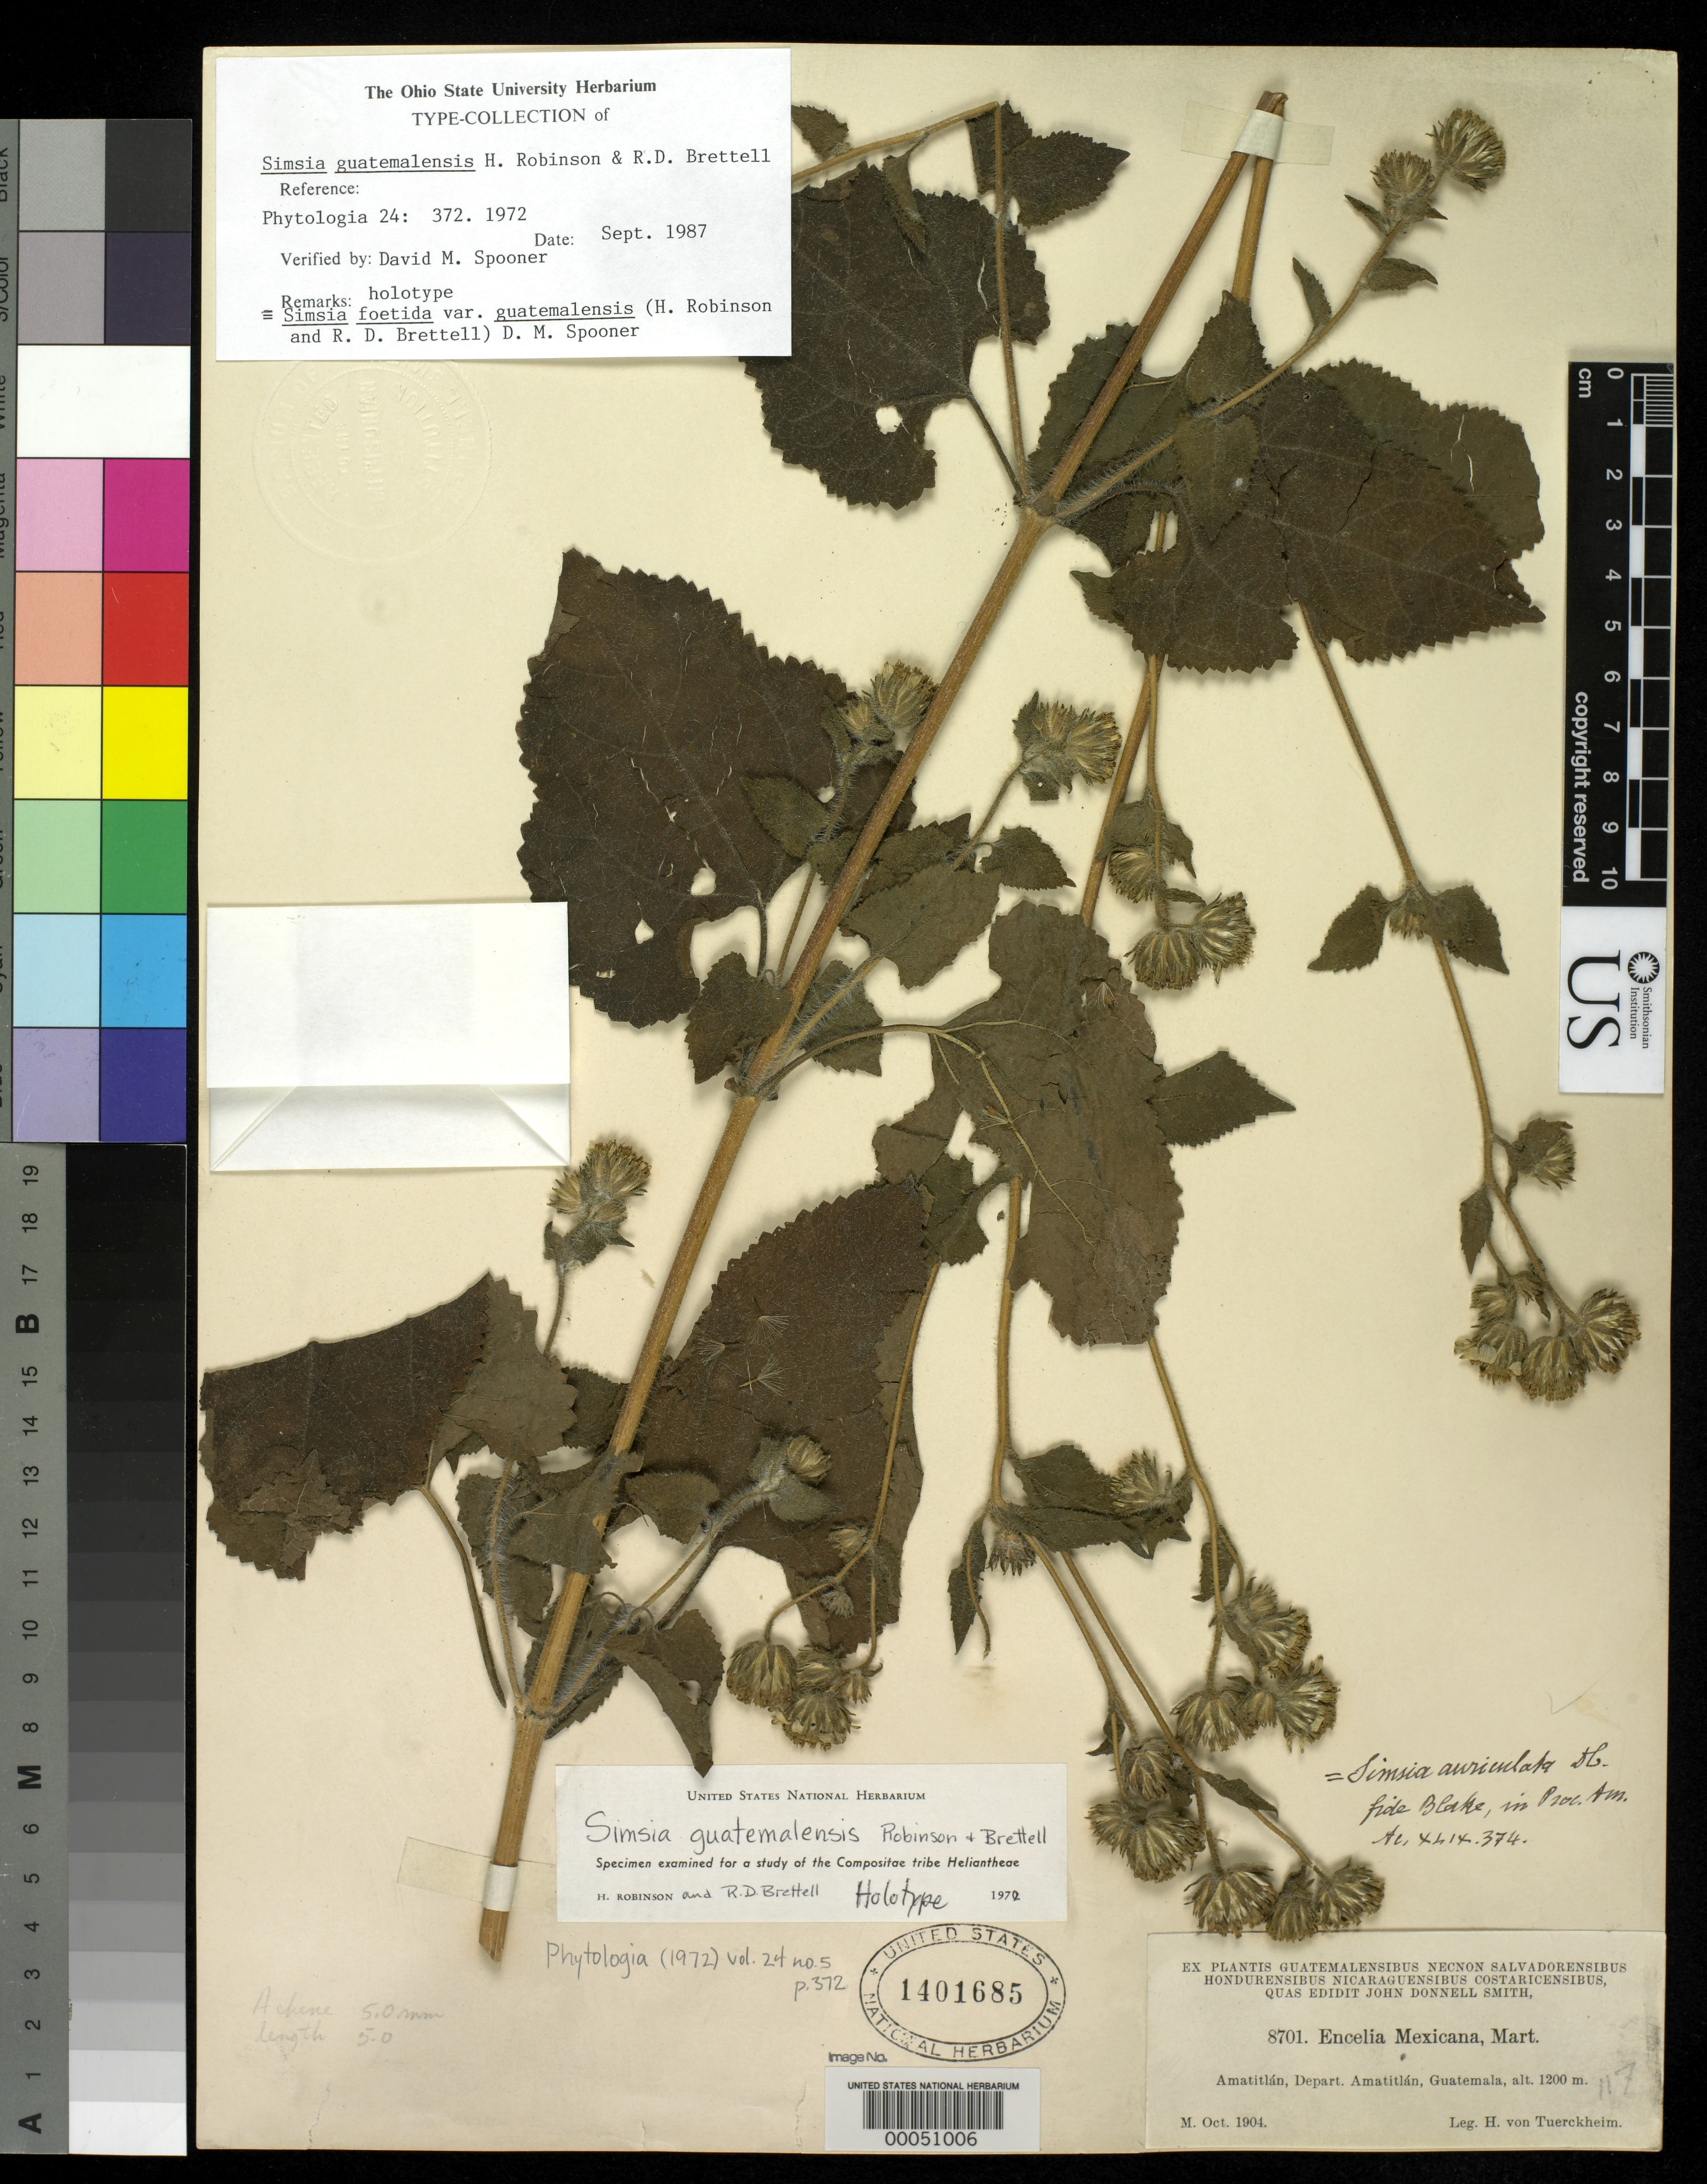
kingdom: Plantae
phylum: Tracheophyta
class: Magnoliopsida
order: Asterales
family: Asteraceae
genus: Simsia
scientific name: Simsia guatemalensis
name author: H. Rob. & Brettell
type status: Holotype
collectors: H. von Türckheim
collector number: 8701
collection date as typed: Oct 1904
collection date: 1904-10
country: Guatemala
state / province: Escuintla / Guatemala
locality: Amatitlán.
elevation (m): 1200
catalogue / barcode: US 1401685